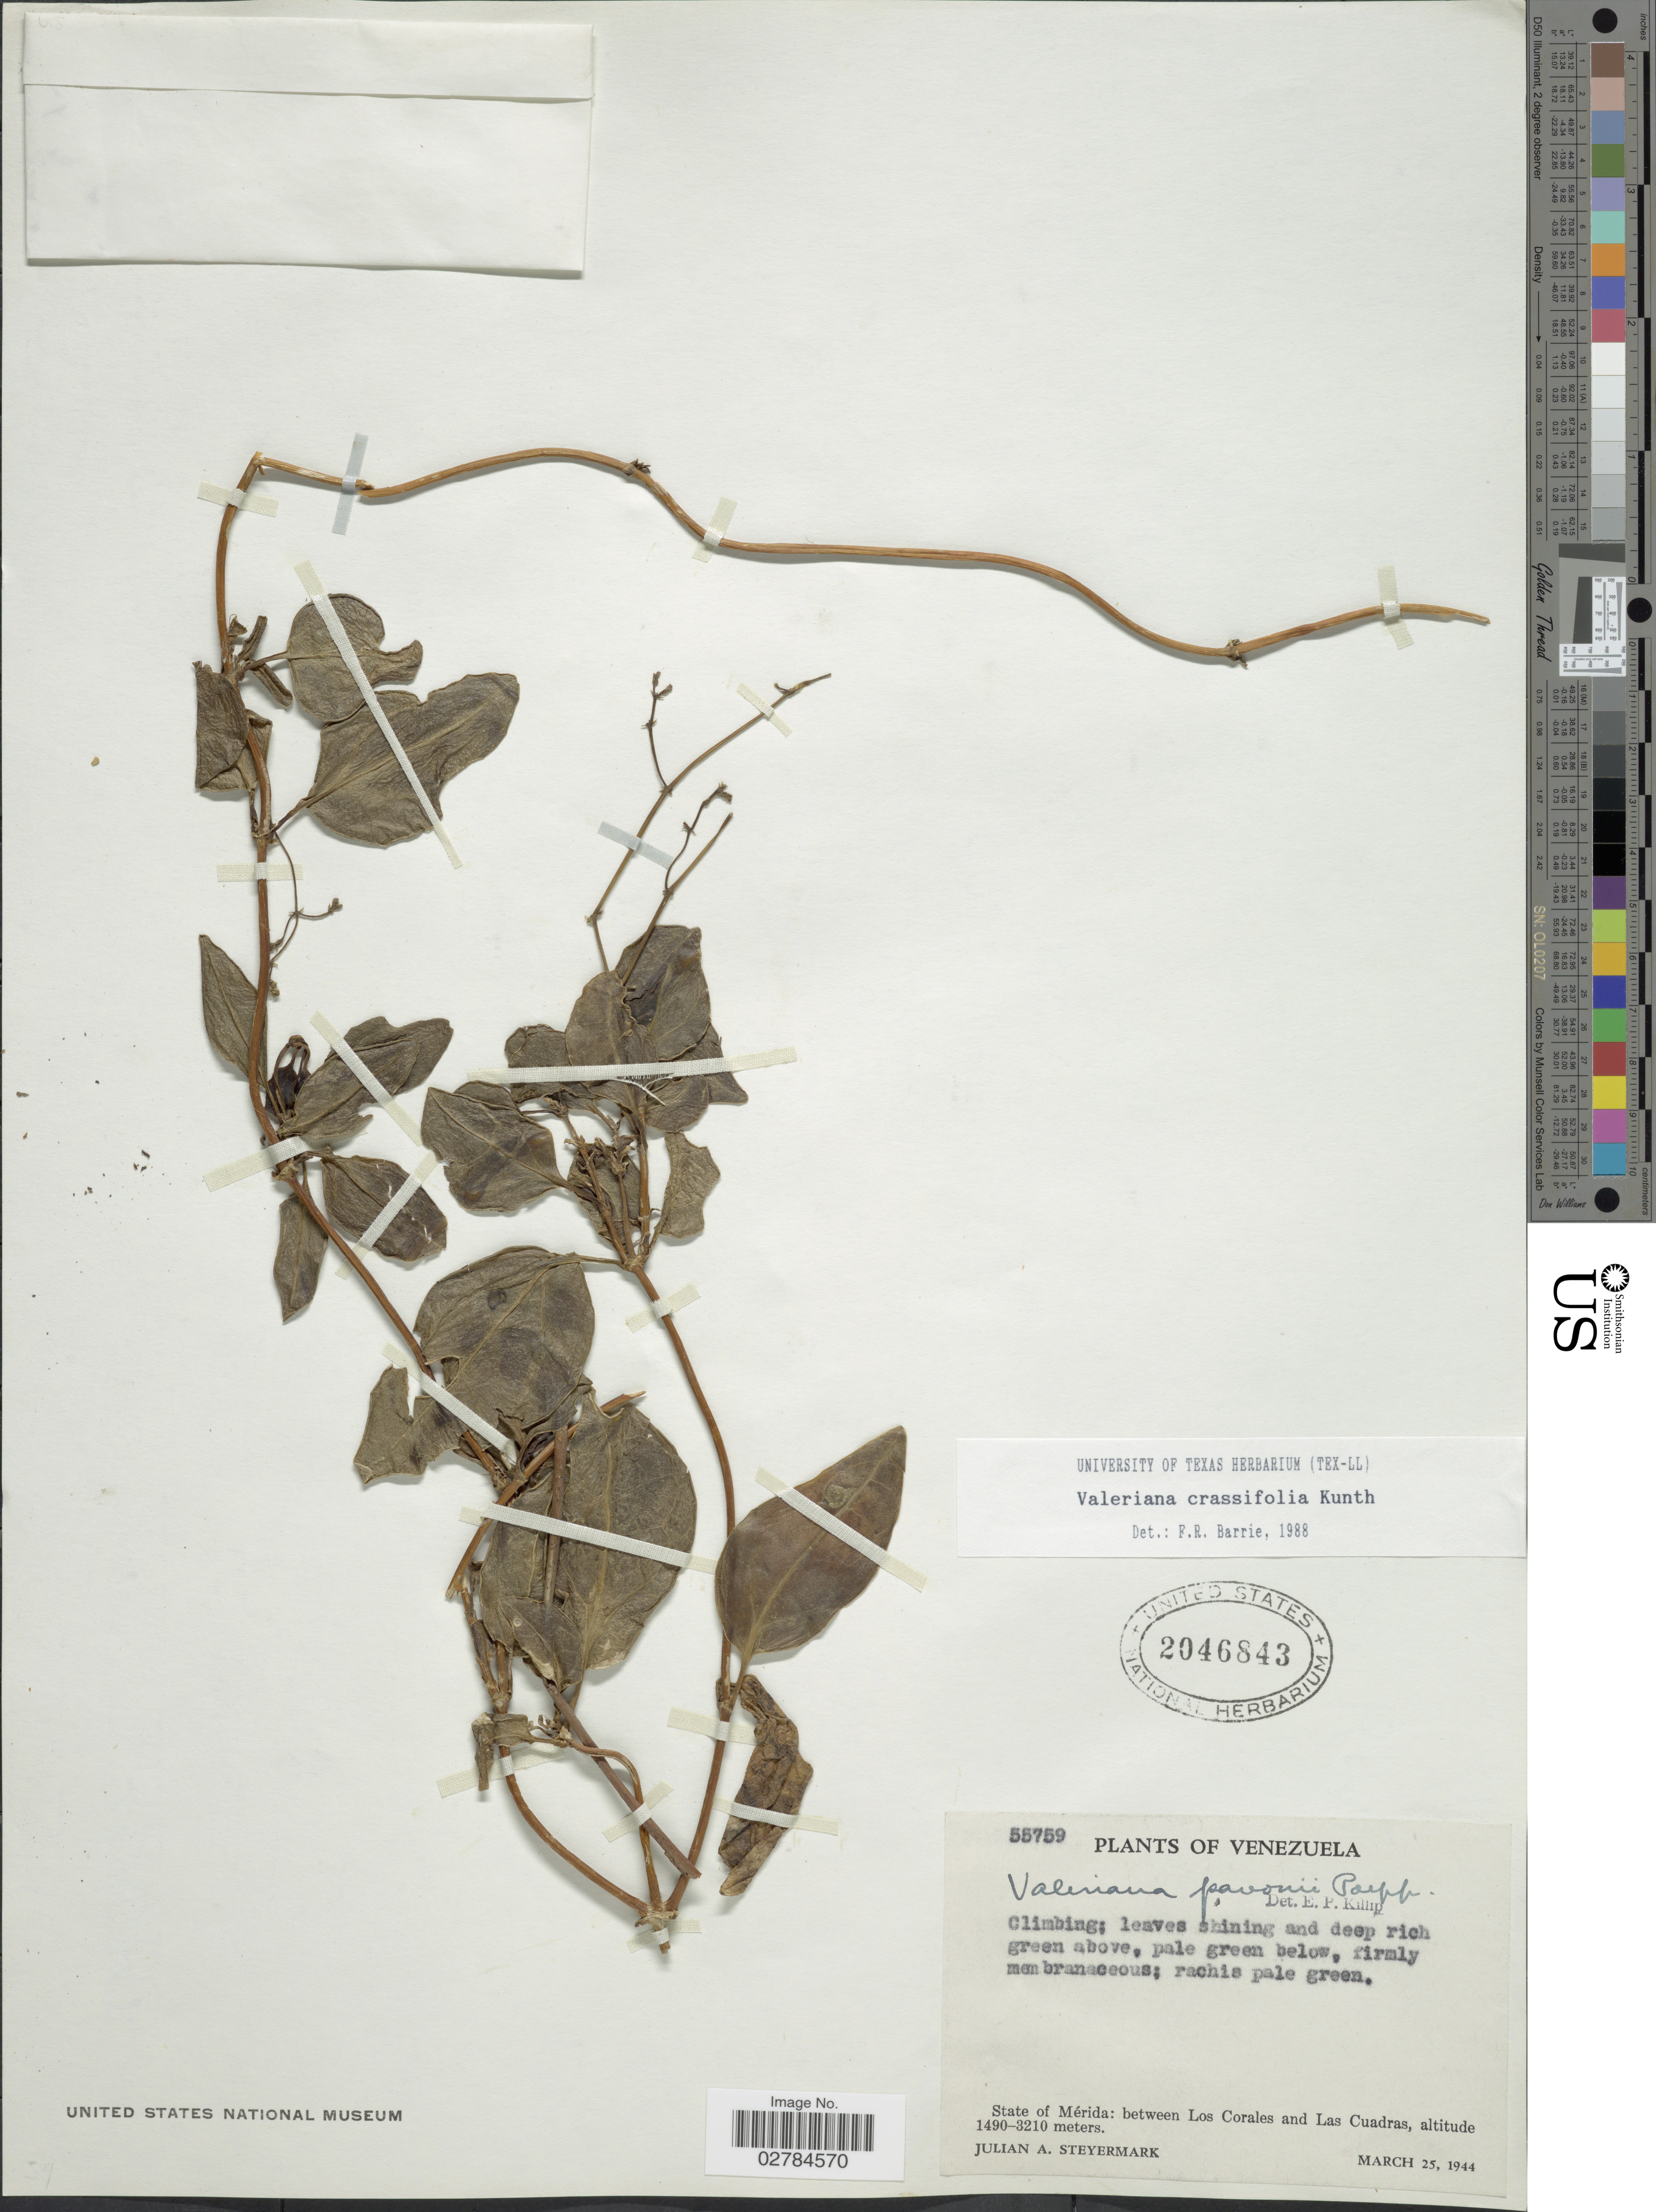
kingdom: Plantae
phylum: Tracheophyta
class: Magnoliopsida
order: Dipsacales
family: Caprifoliaceae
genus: Valeriana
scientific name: Valeriana crassifolia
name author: Kunth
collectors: J. Steyermark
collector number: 55759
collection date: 1944-03-25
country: Venezuela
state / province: Mérida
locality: Between Los Corales and Las Cuadras.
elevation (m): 1490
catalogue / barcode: US 2046843